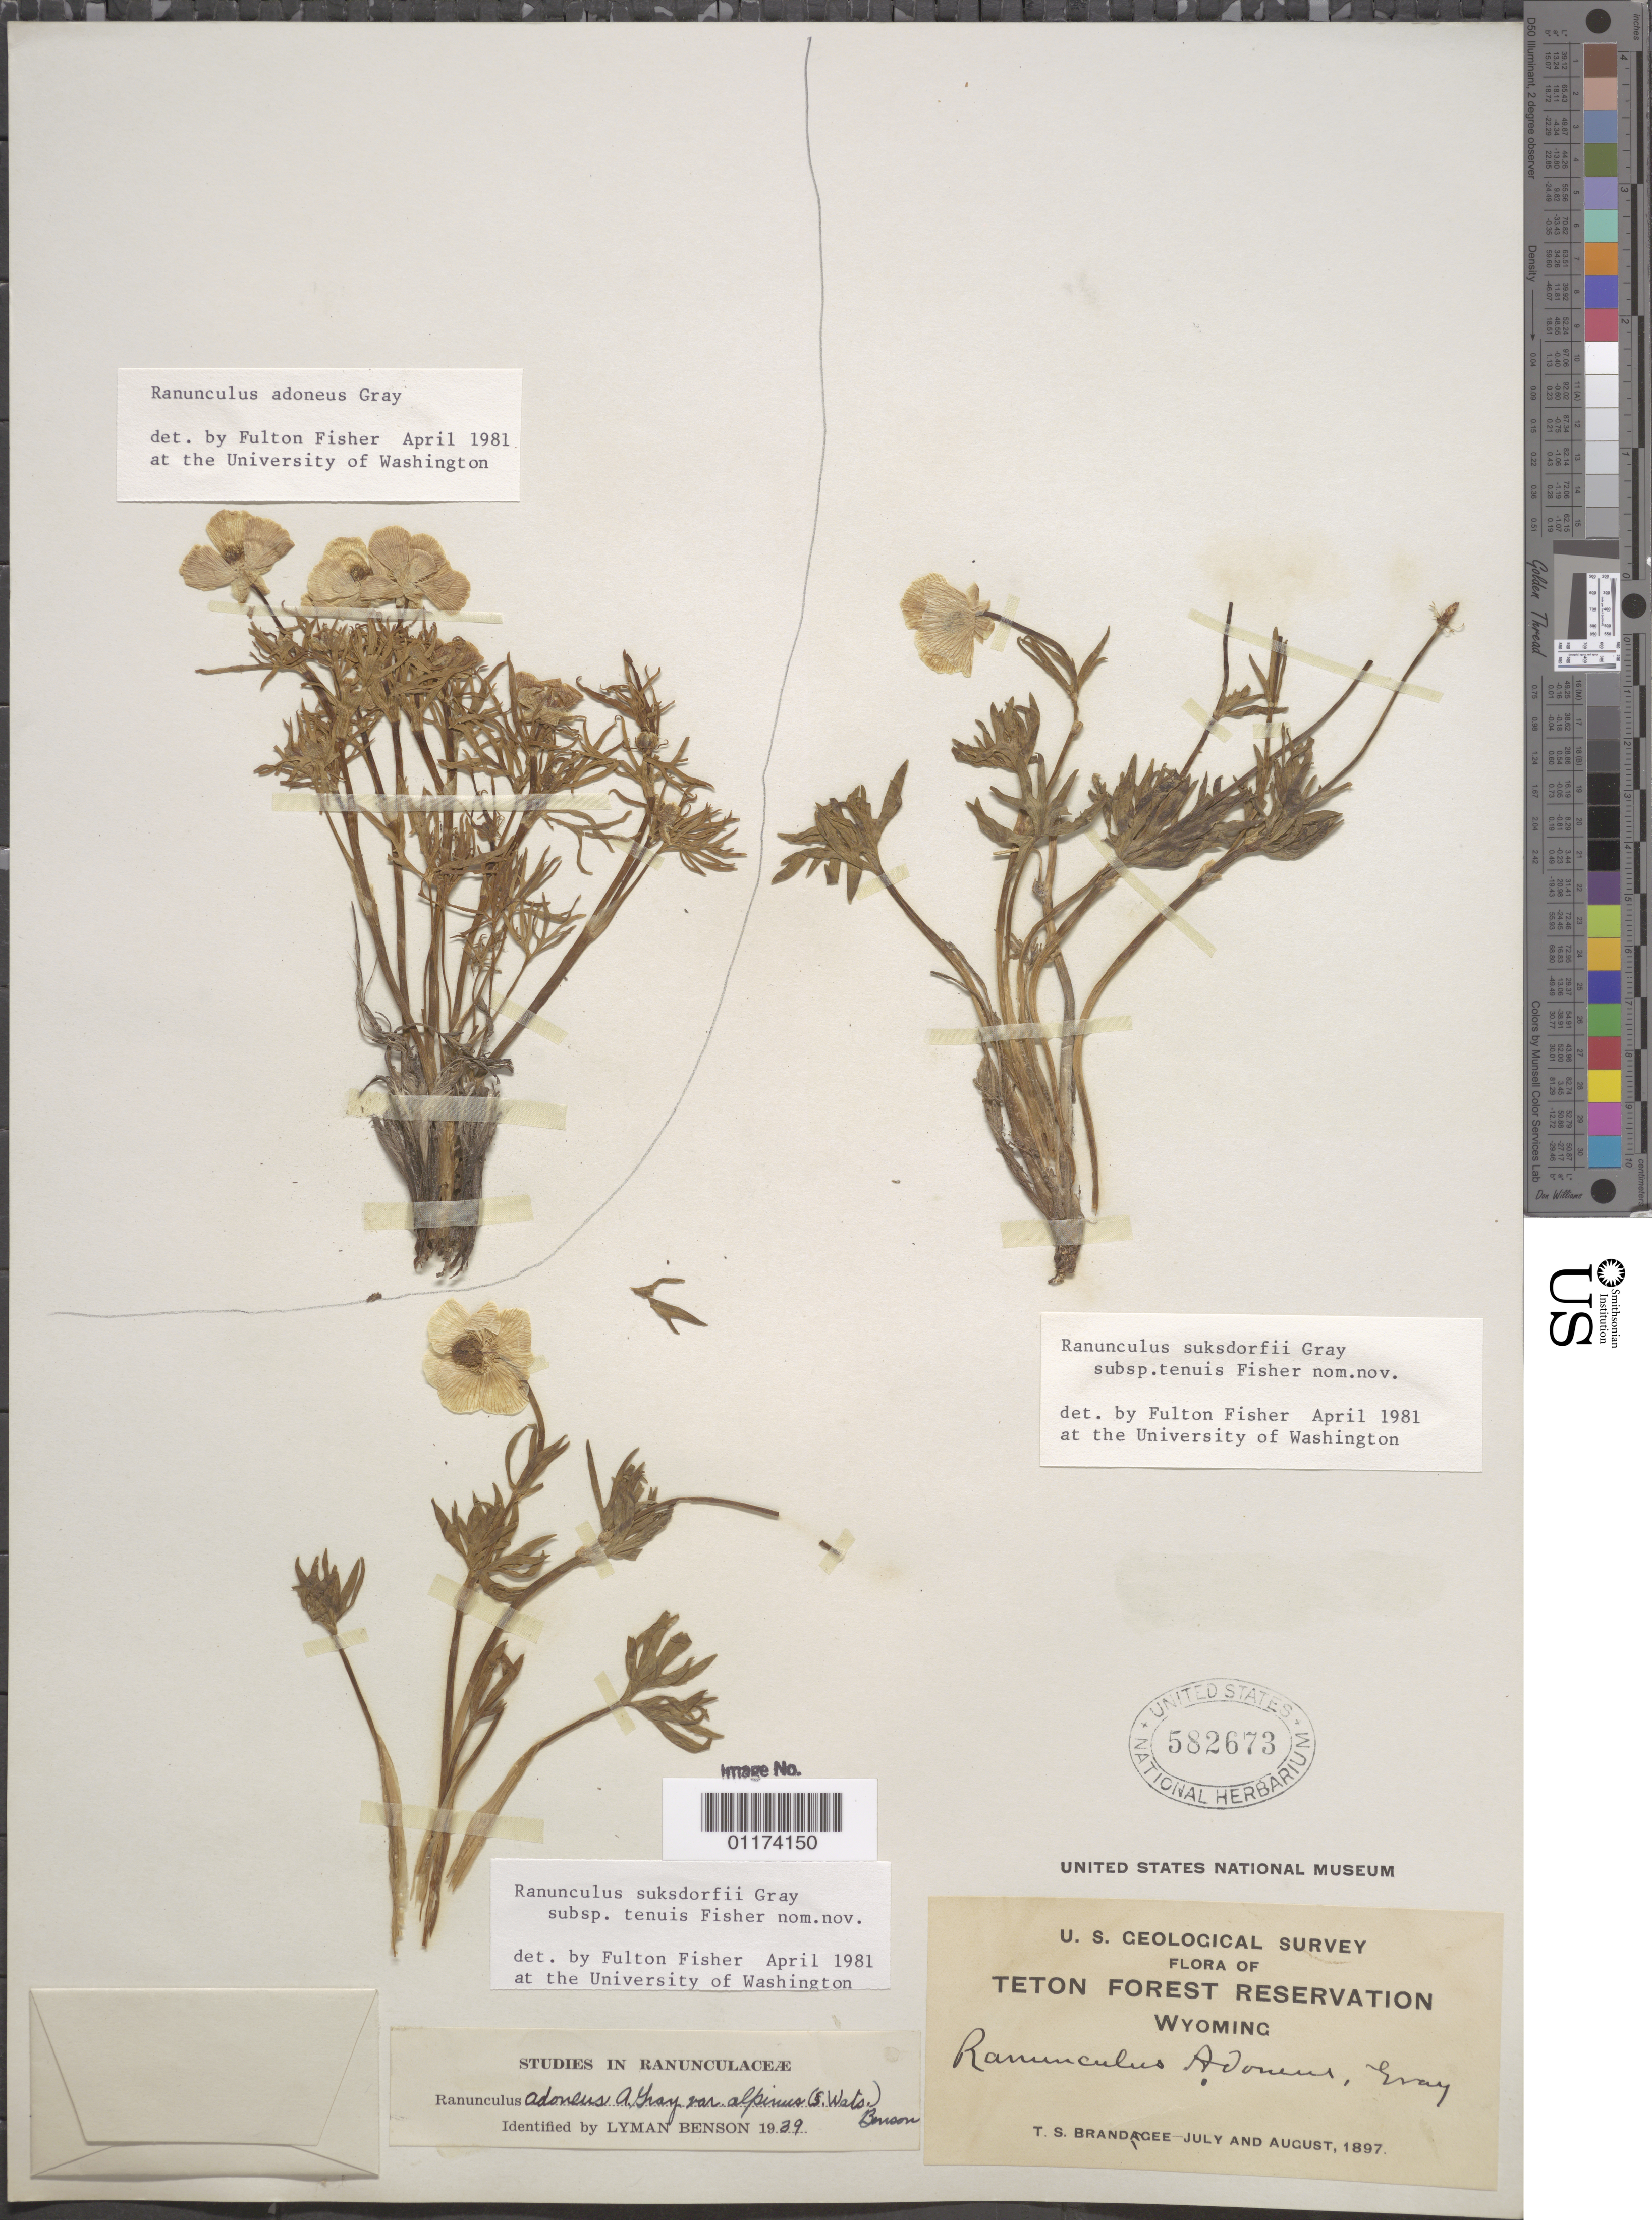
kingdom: Plantae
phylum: Tracheophyta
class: Magnoliopsida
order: Ranunculales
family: Ranunculaceae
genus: Ranunculus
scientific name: Ranunculus adoneus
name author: A. Gray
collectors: T. S. Brandegee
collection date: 1897-07/1897-08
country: United States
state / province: Wyoming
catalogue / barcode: US 582673